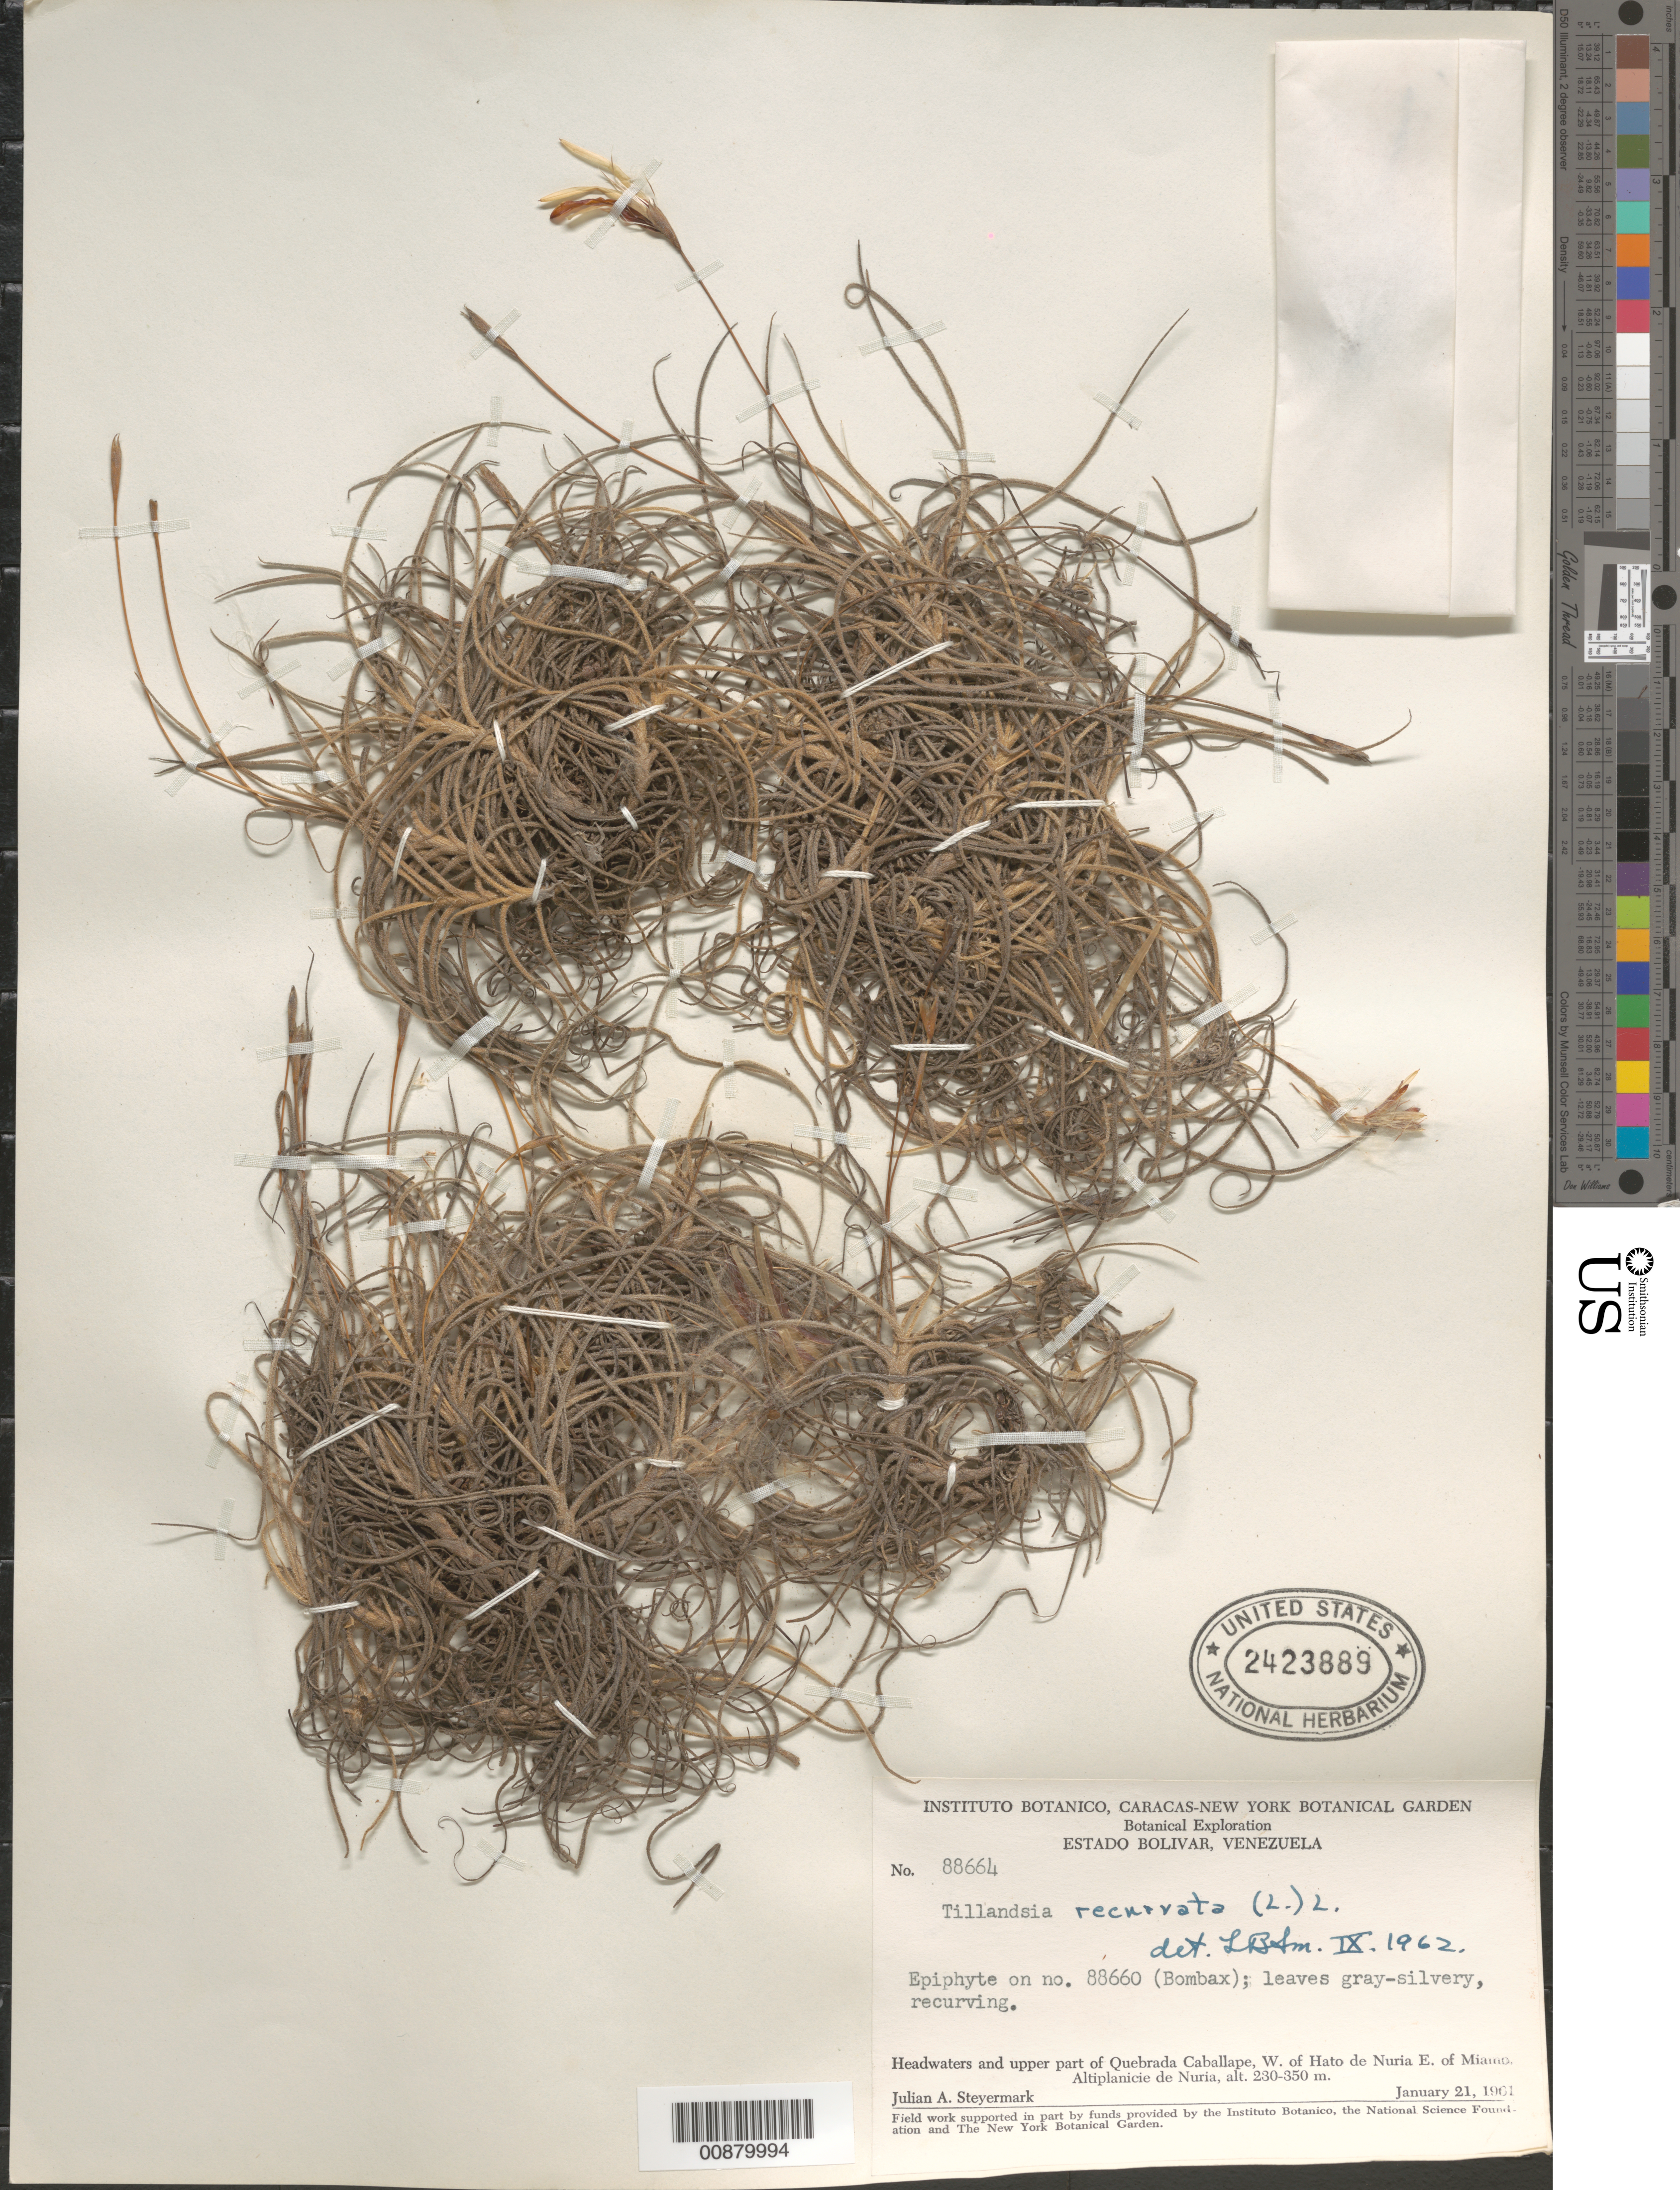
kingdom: Plantae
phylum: Tracheophyta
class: Liliopsida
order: Poales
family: Bromeliaceae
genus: Tillandsia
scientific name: Tillandsia recurvata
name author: L.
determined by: Smith, Lyman B., (US), NMNH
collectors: J. Steyermark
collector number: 88664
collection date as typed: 21-Jan-61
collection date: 1961-01-21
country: Venezuela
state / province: Bolívar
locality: Quebrada Caballape, W of Hato de Nuria, E of Miamo, Altiplanicie de Nuria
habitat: Headwaters and upper part of quebrada; on no. 88660 (Bombax)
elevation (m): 230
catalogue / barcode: US 2423889